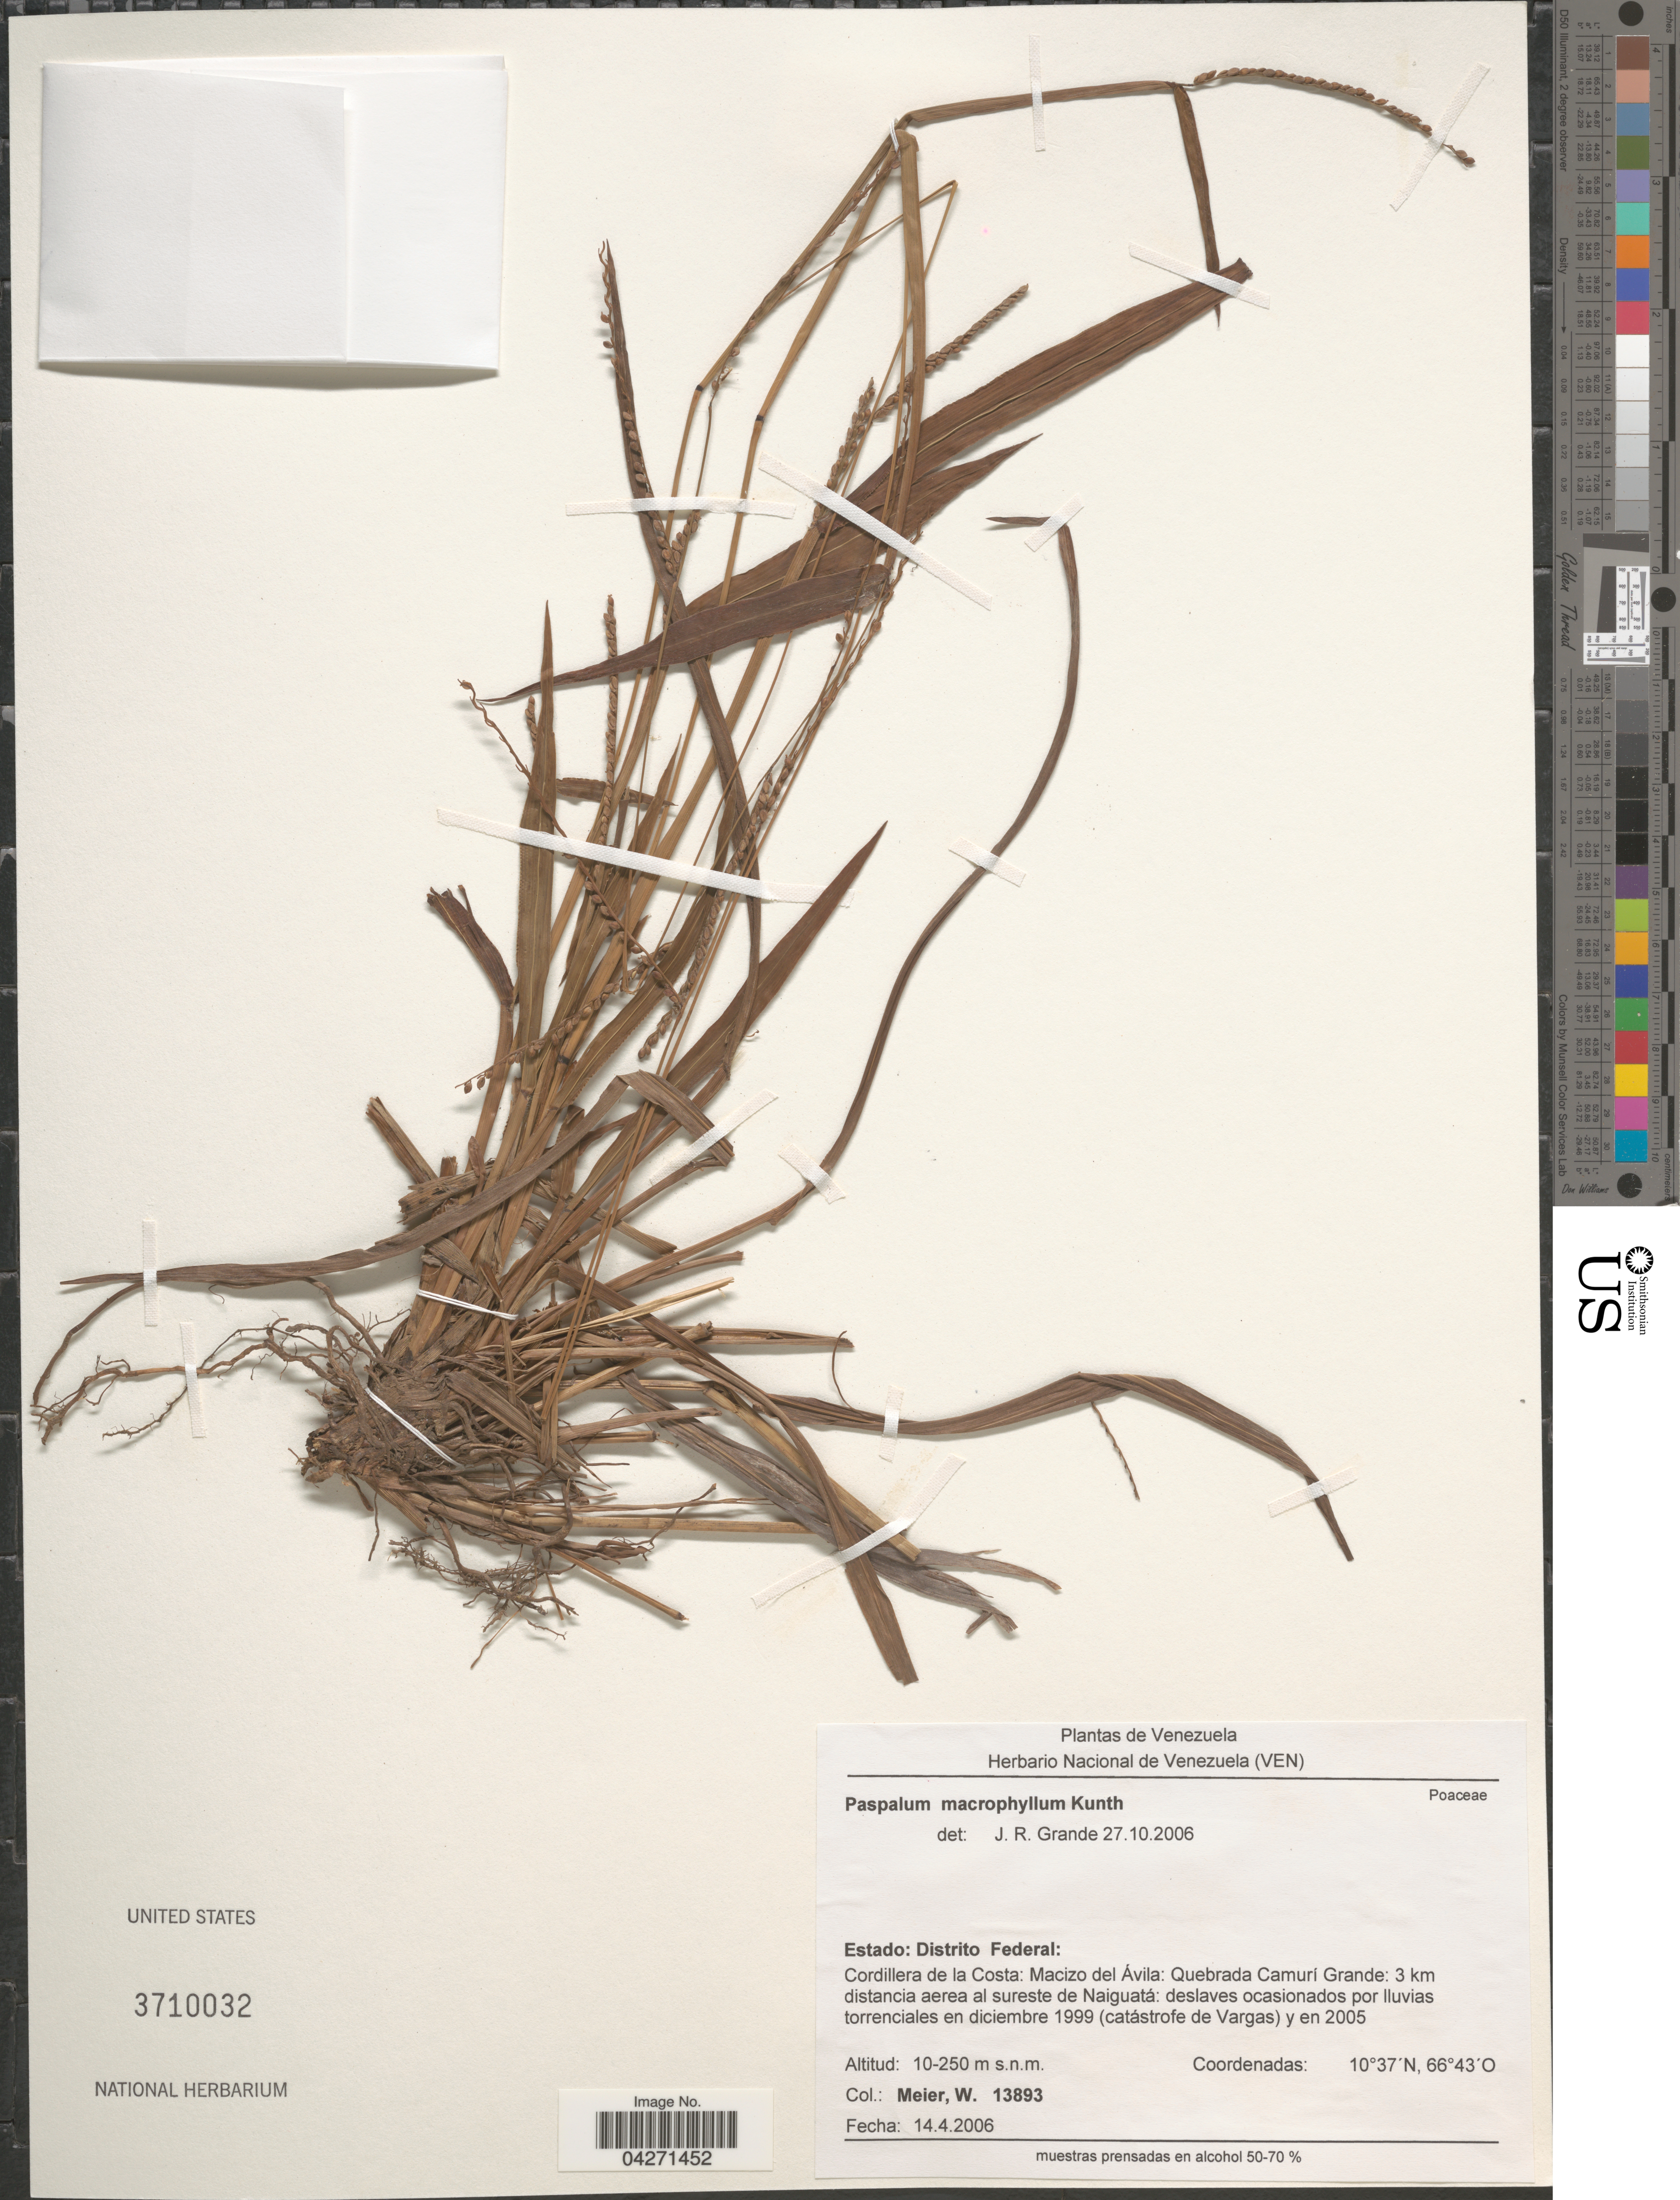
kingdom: Plantae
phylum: Tracheophyta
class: Liliopsida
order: Poales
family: Poaceae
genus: Paspalum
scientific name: Paspalum macrophyllum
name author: Kunth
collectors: W. Meier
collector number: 13893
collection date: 2006-04-14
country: Venezuela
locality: Estado: Distrito Federal: Cordillera de la Costa: Macizo del Ávila: Quebrada Camuri Grande: 3 km distancia aerea al sureste de Naiguatá: deslaves ocasionados por lluvias torrenciales.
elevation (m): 10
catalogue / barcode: US 3710032